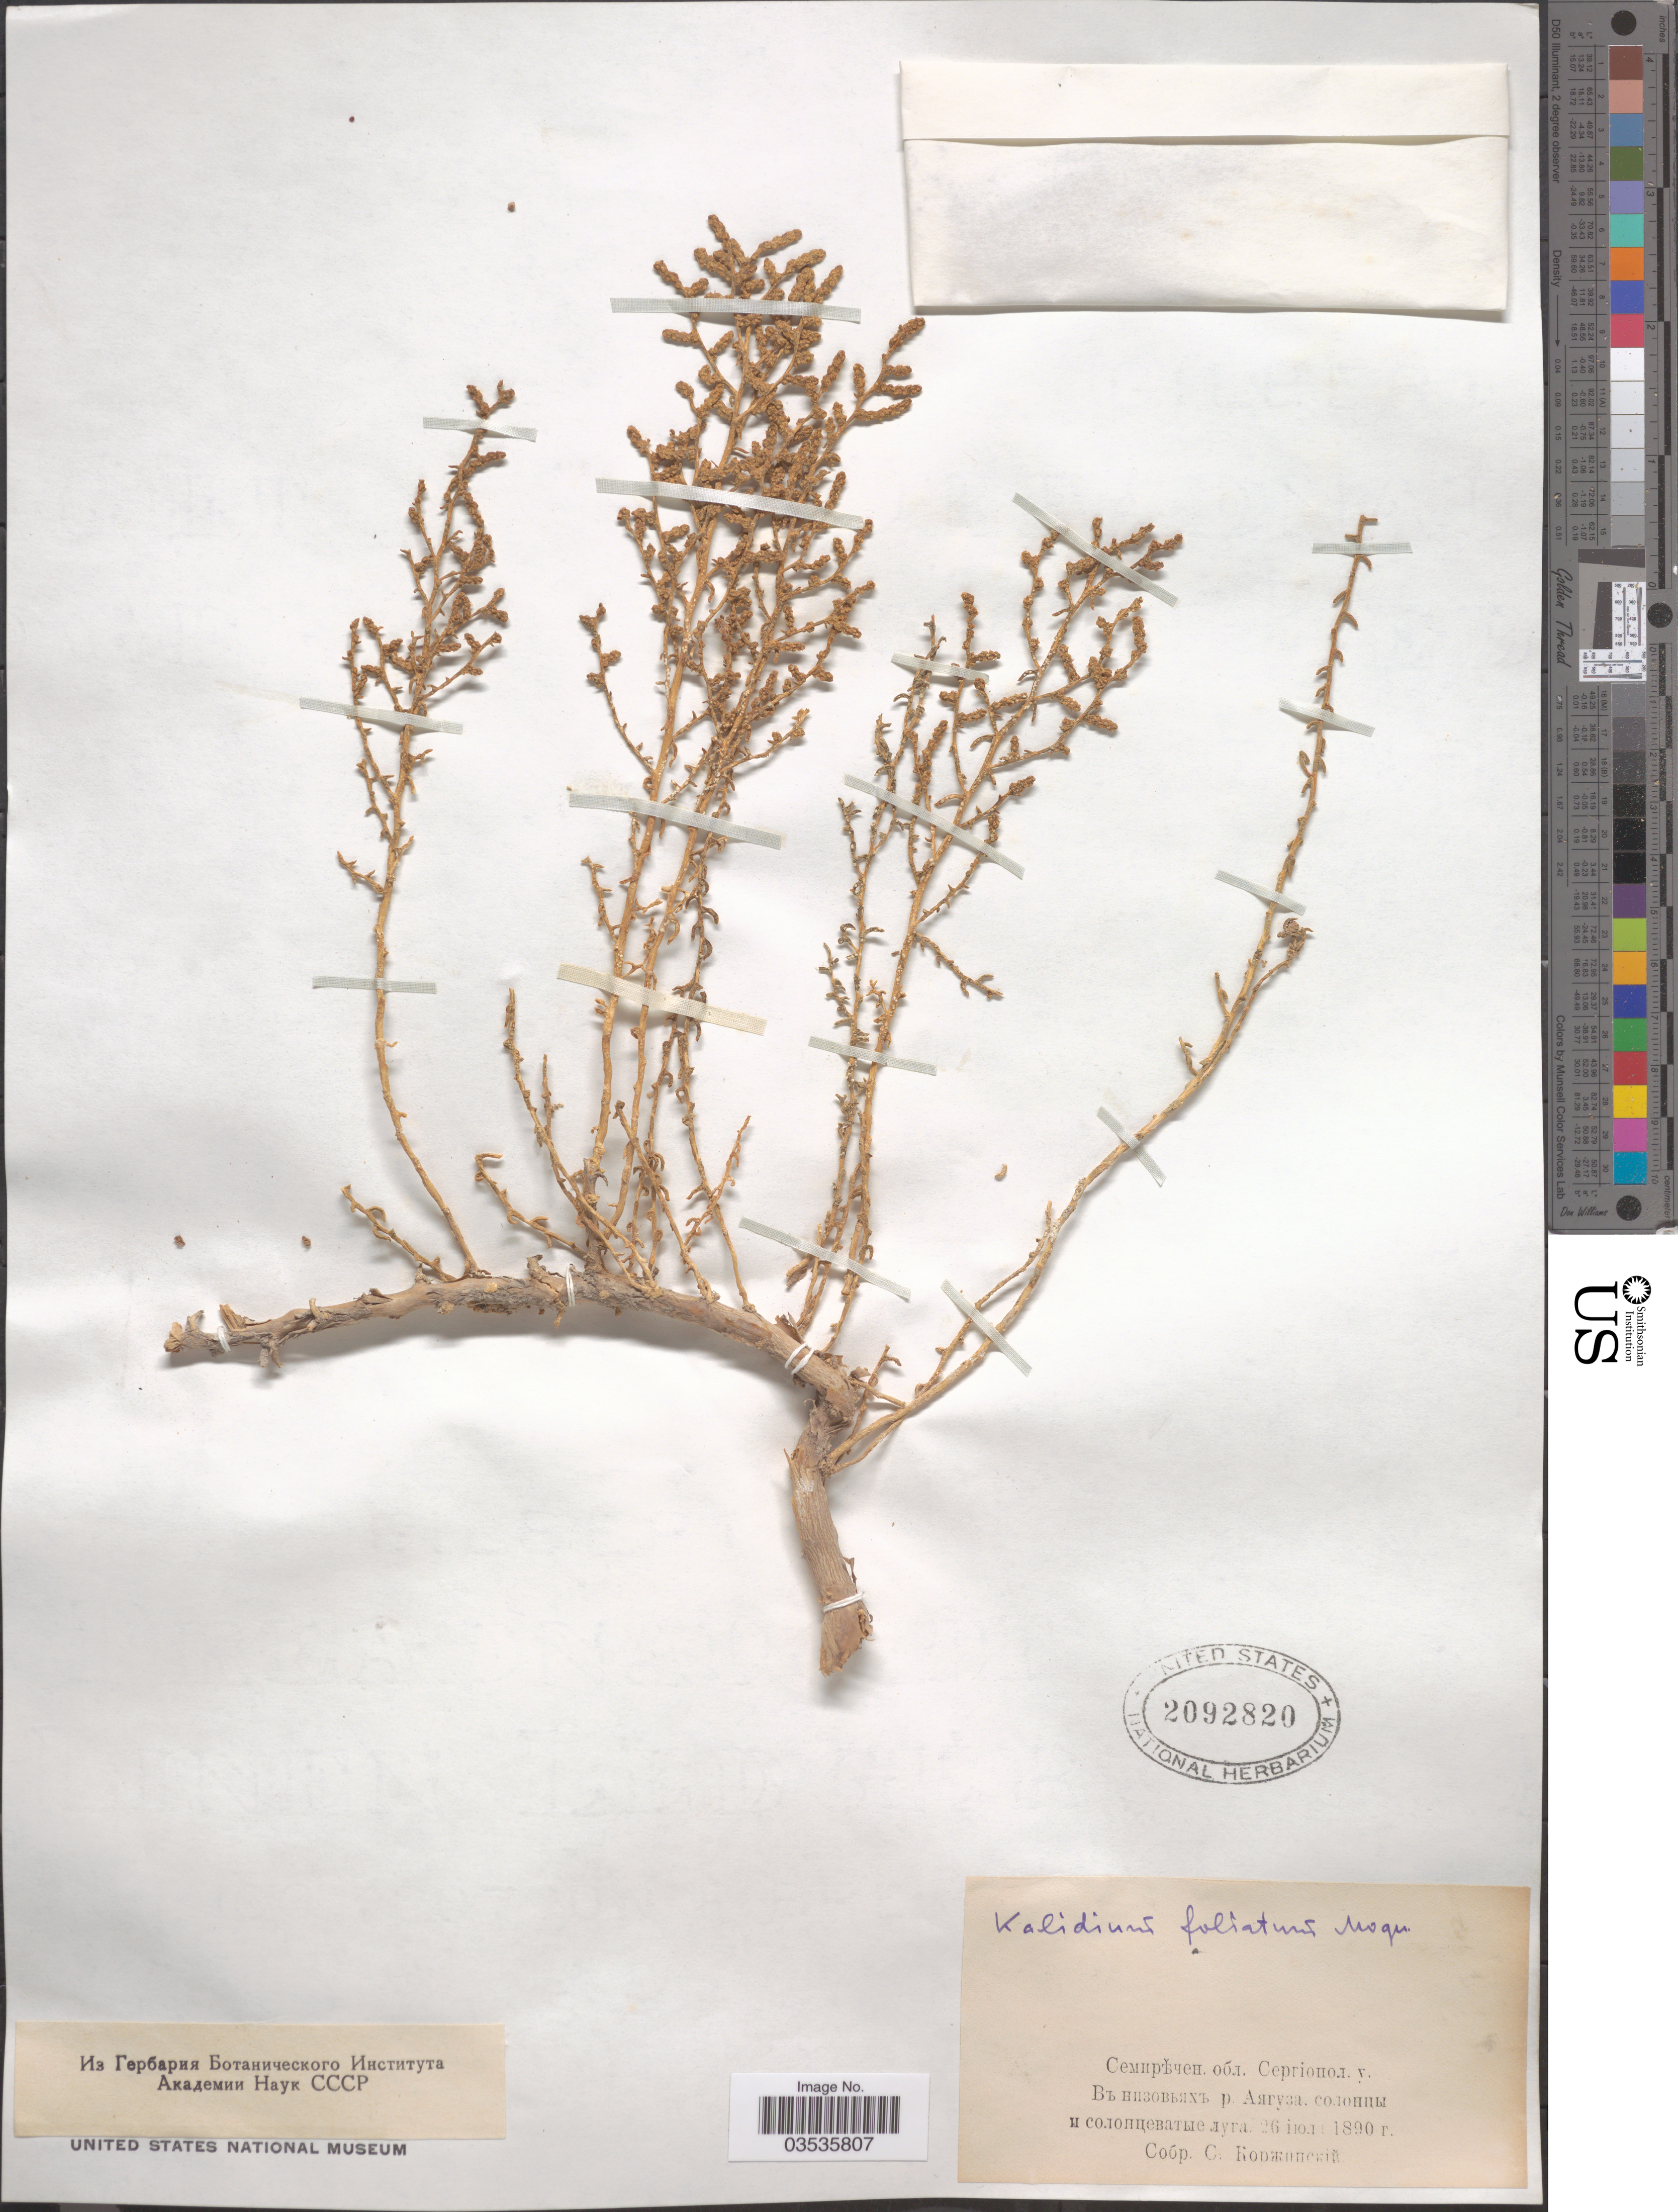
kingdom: Plantae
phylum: Tracheophyta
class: Magnoliopsida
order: Caryophyllales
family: Amaranthaceae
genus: Kalidium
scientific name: Kalidium foliatum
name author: (Pall.) Moq.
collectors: S. Korzhinskiy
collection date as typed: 26 X 1890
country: Kazakhstan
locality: Downstream of River Ayaguz.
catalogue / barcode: US 2092820